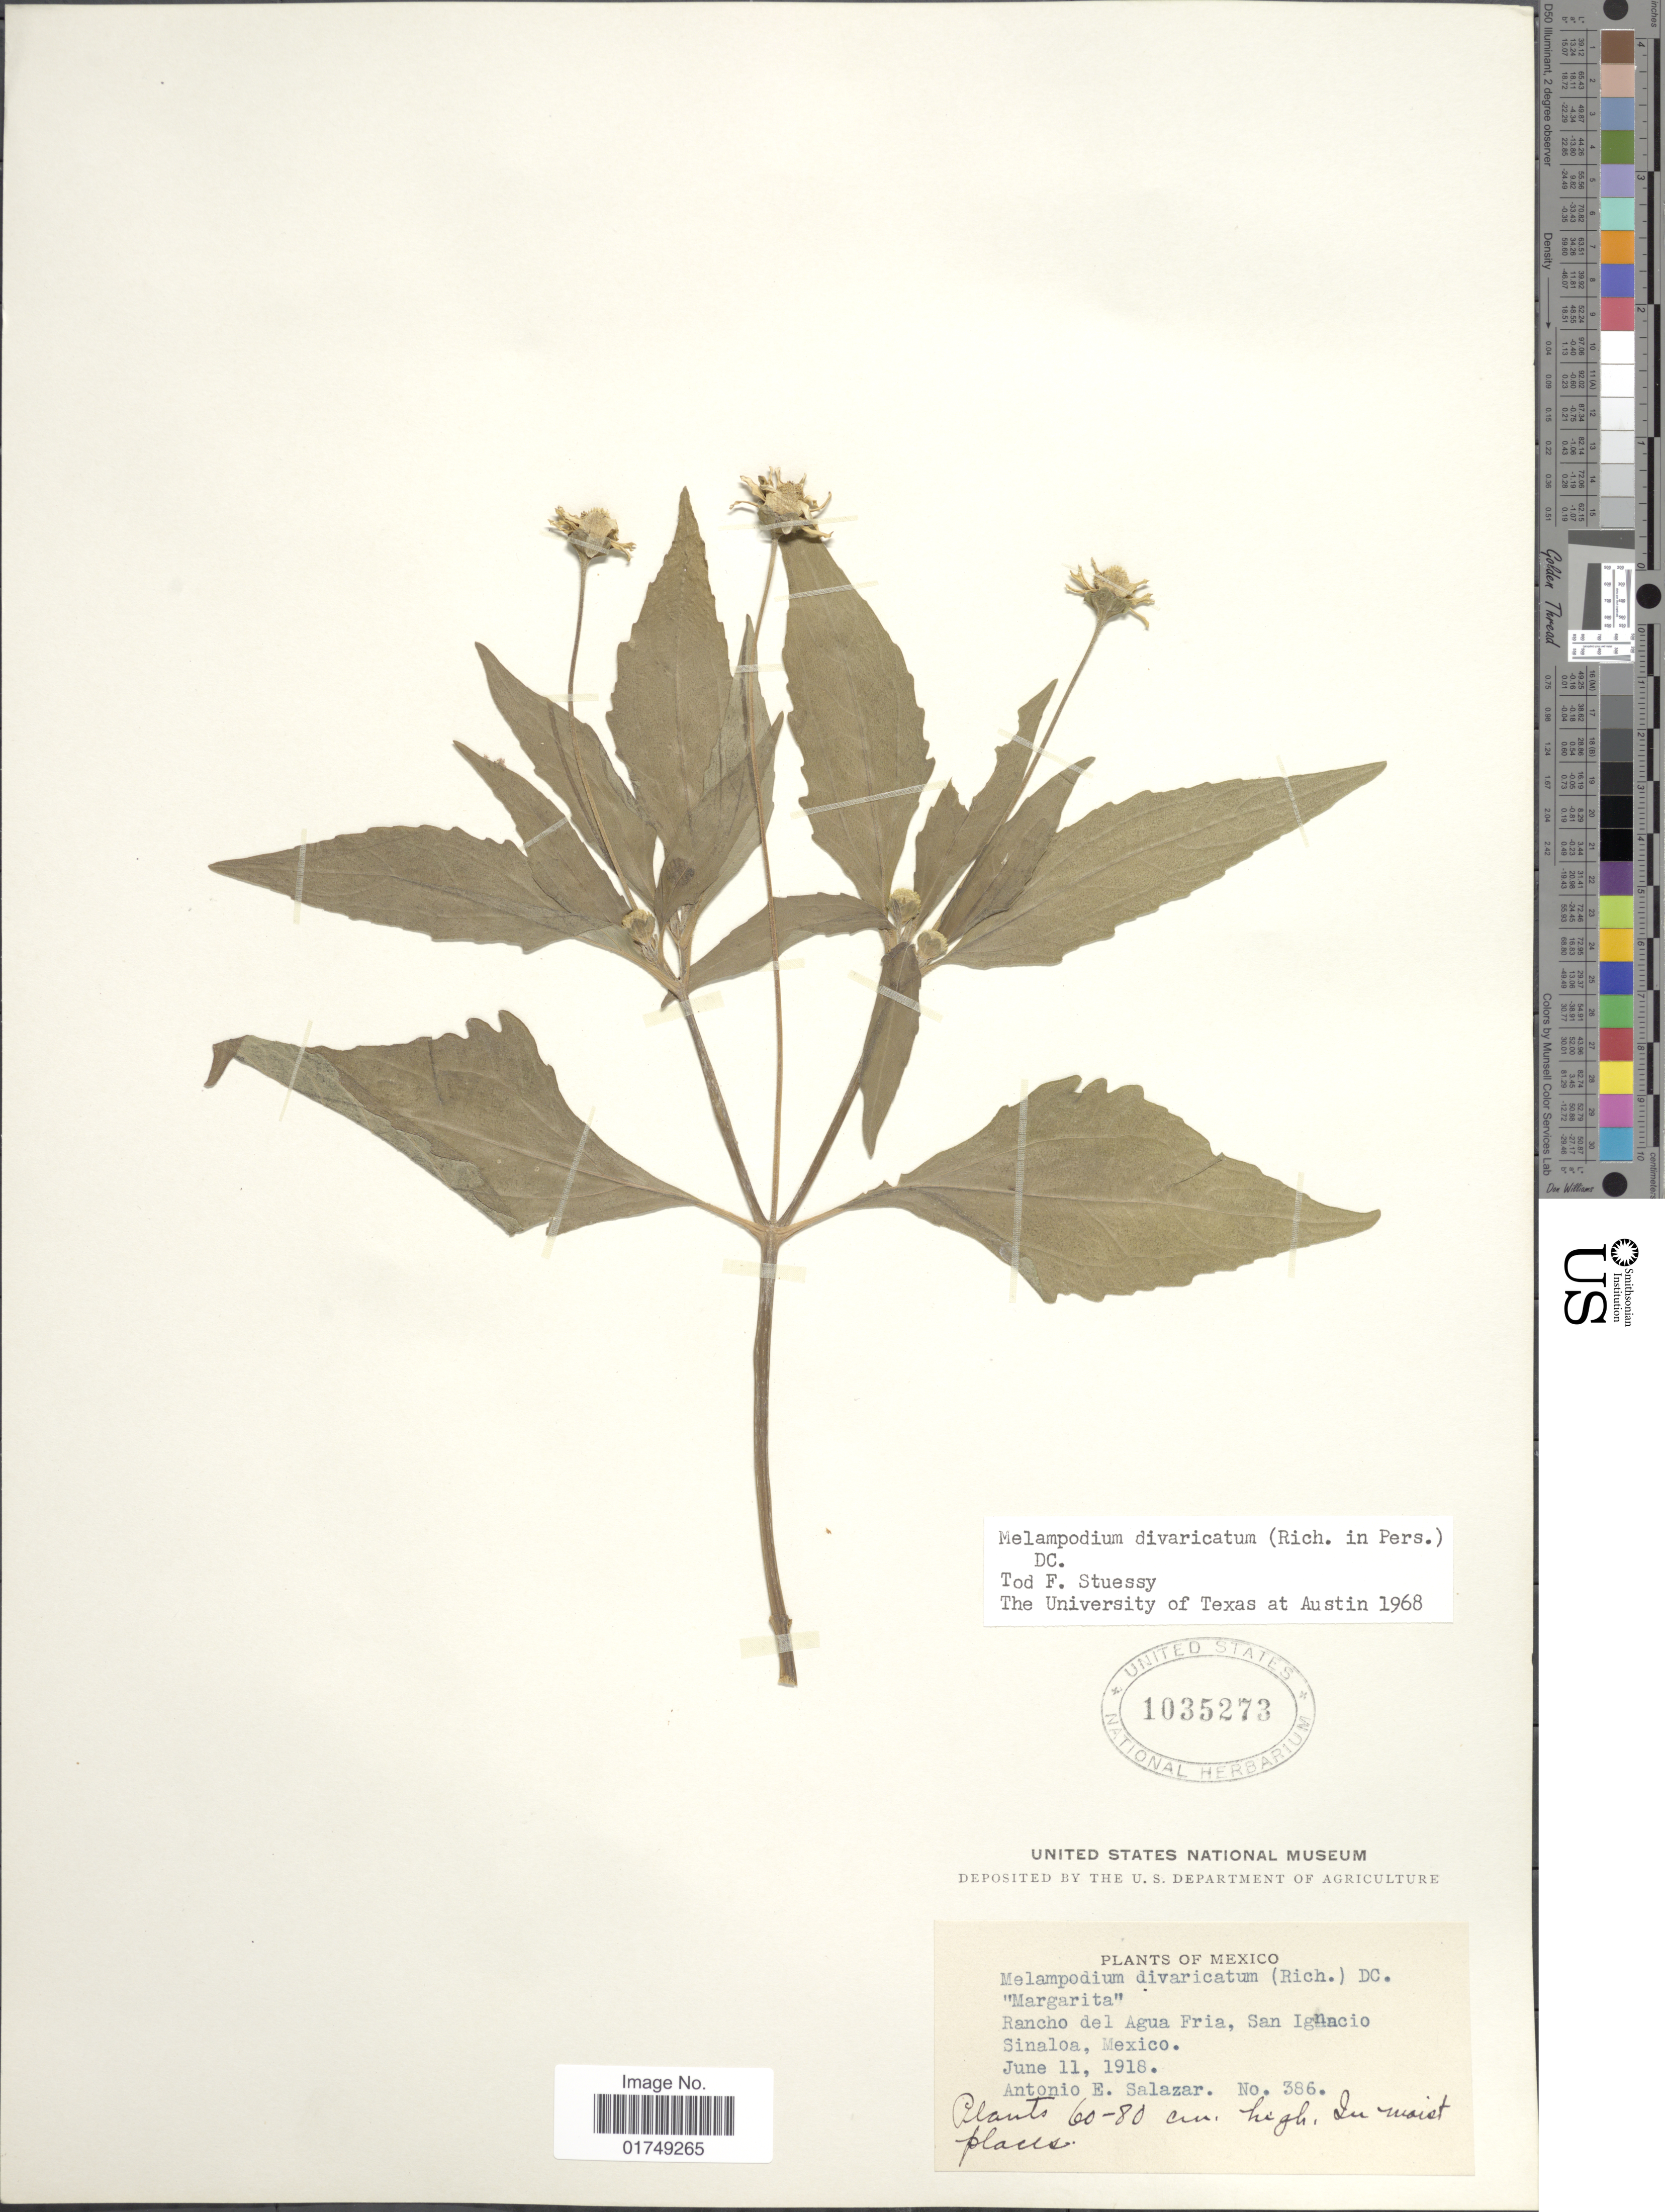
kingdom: Plantae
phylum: Tracheophyta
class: Magnoliopsida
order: Asterales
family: Asteraceae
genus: Melampodium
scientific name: Melampodium divaricatum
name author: (Rich.) DC.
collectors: A. E. Salazar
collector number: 386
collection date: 1918-06-11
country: Mexico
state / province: Sinaloa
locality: Rancho del Agua Fria, San Ignacio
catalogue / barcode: US 1035273